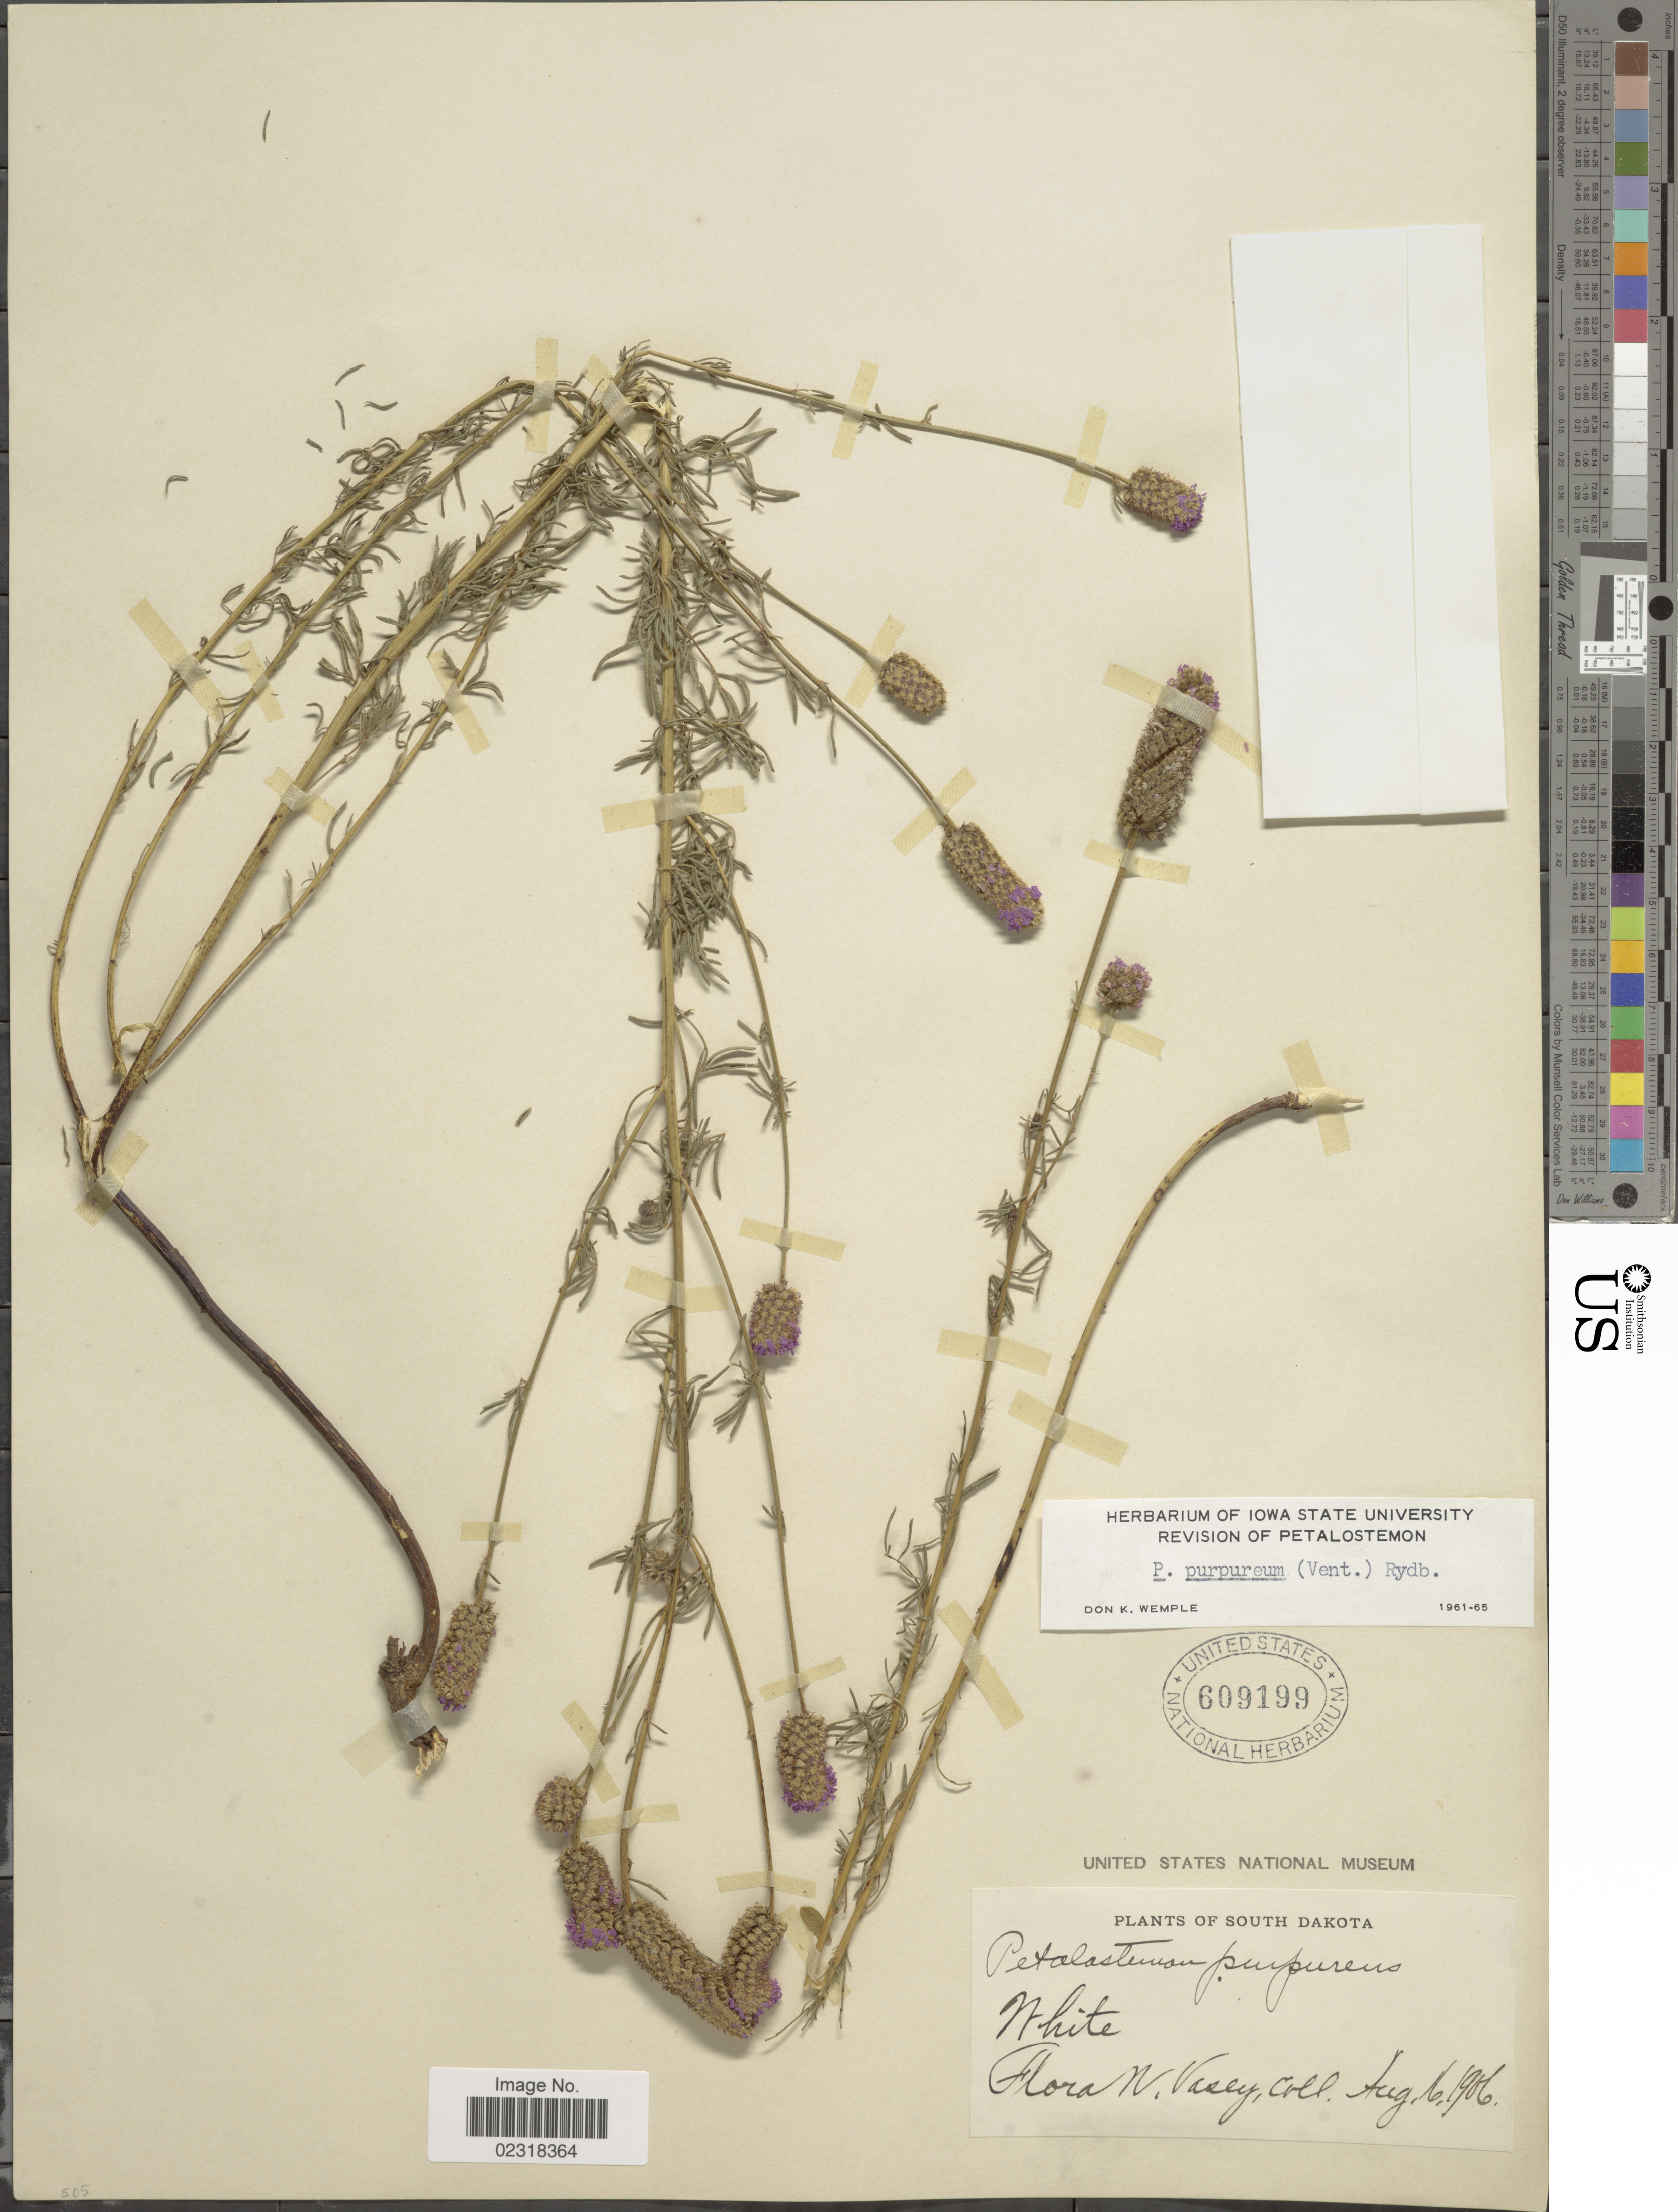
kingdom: Plantae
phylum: Tracheophyta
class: Magnoliopsida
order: Fabales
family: Fabaceae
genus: Dalea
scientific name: Dalea purpurea var. purpurea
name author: Vent.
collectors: F. N. Vasey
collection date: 1906-08-06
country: United States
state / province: South Dakota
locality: White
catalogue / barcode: US 609199